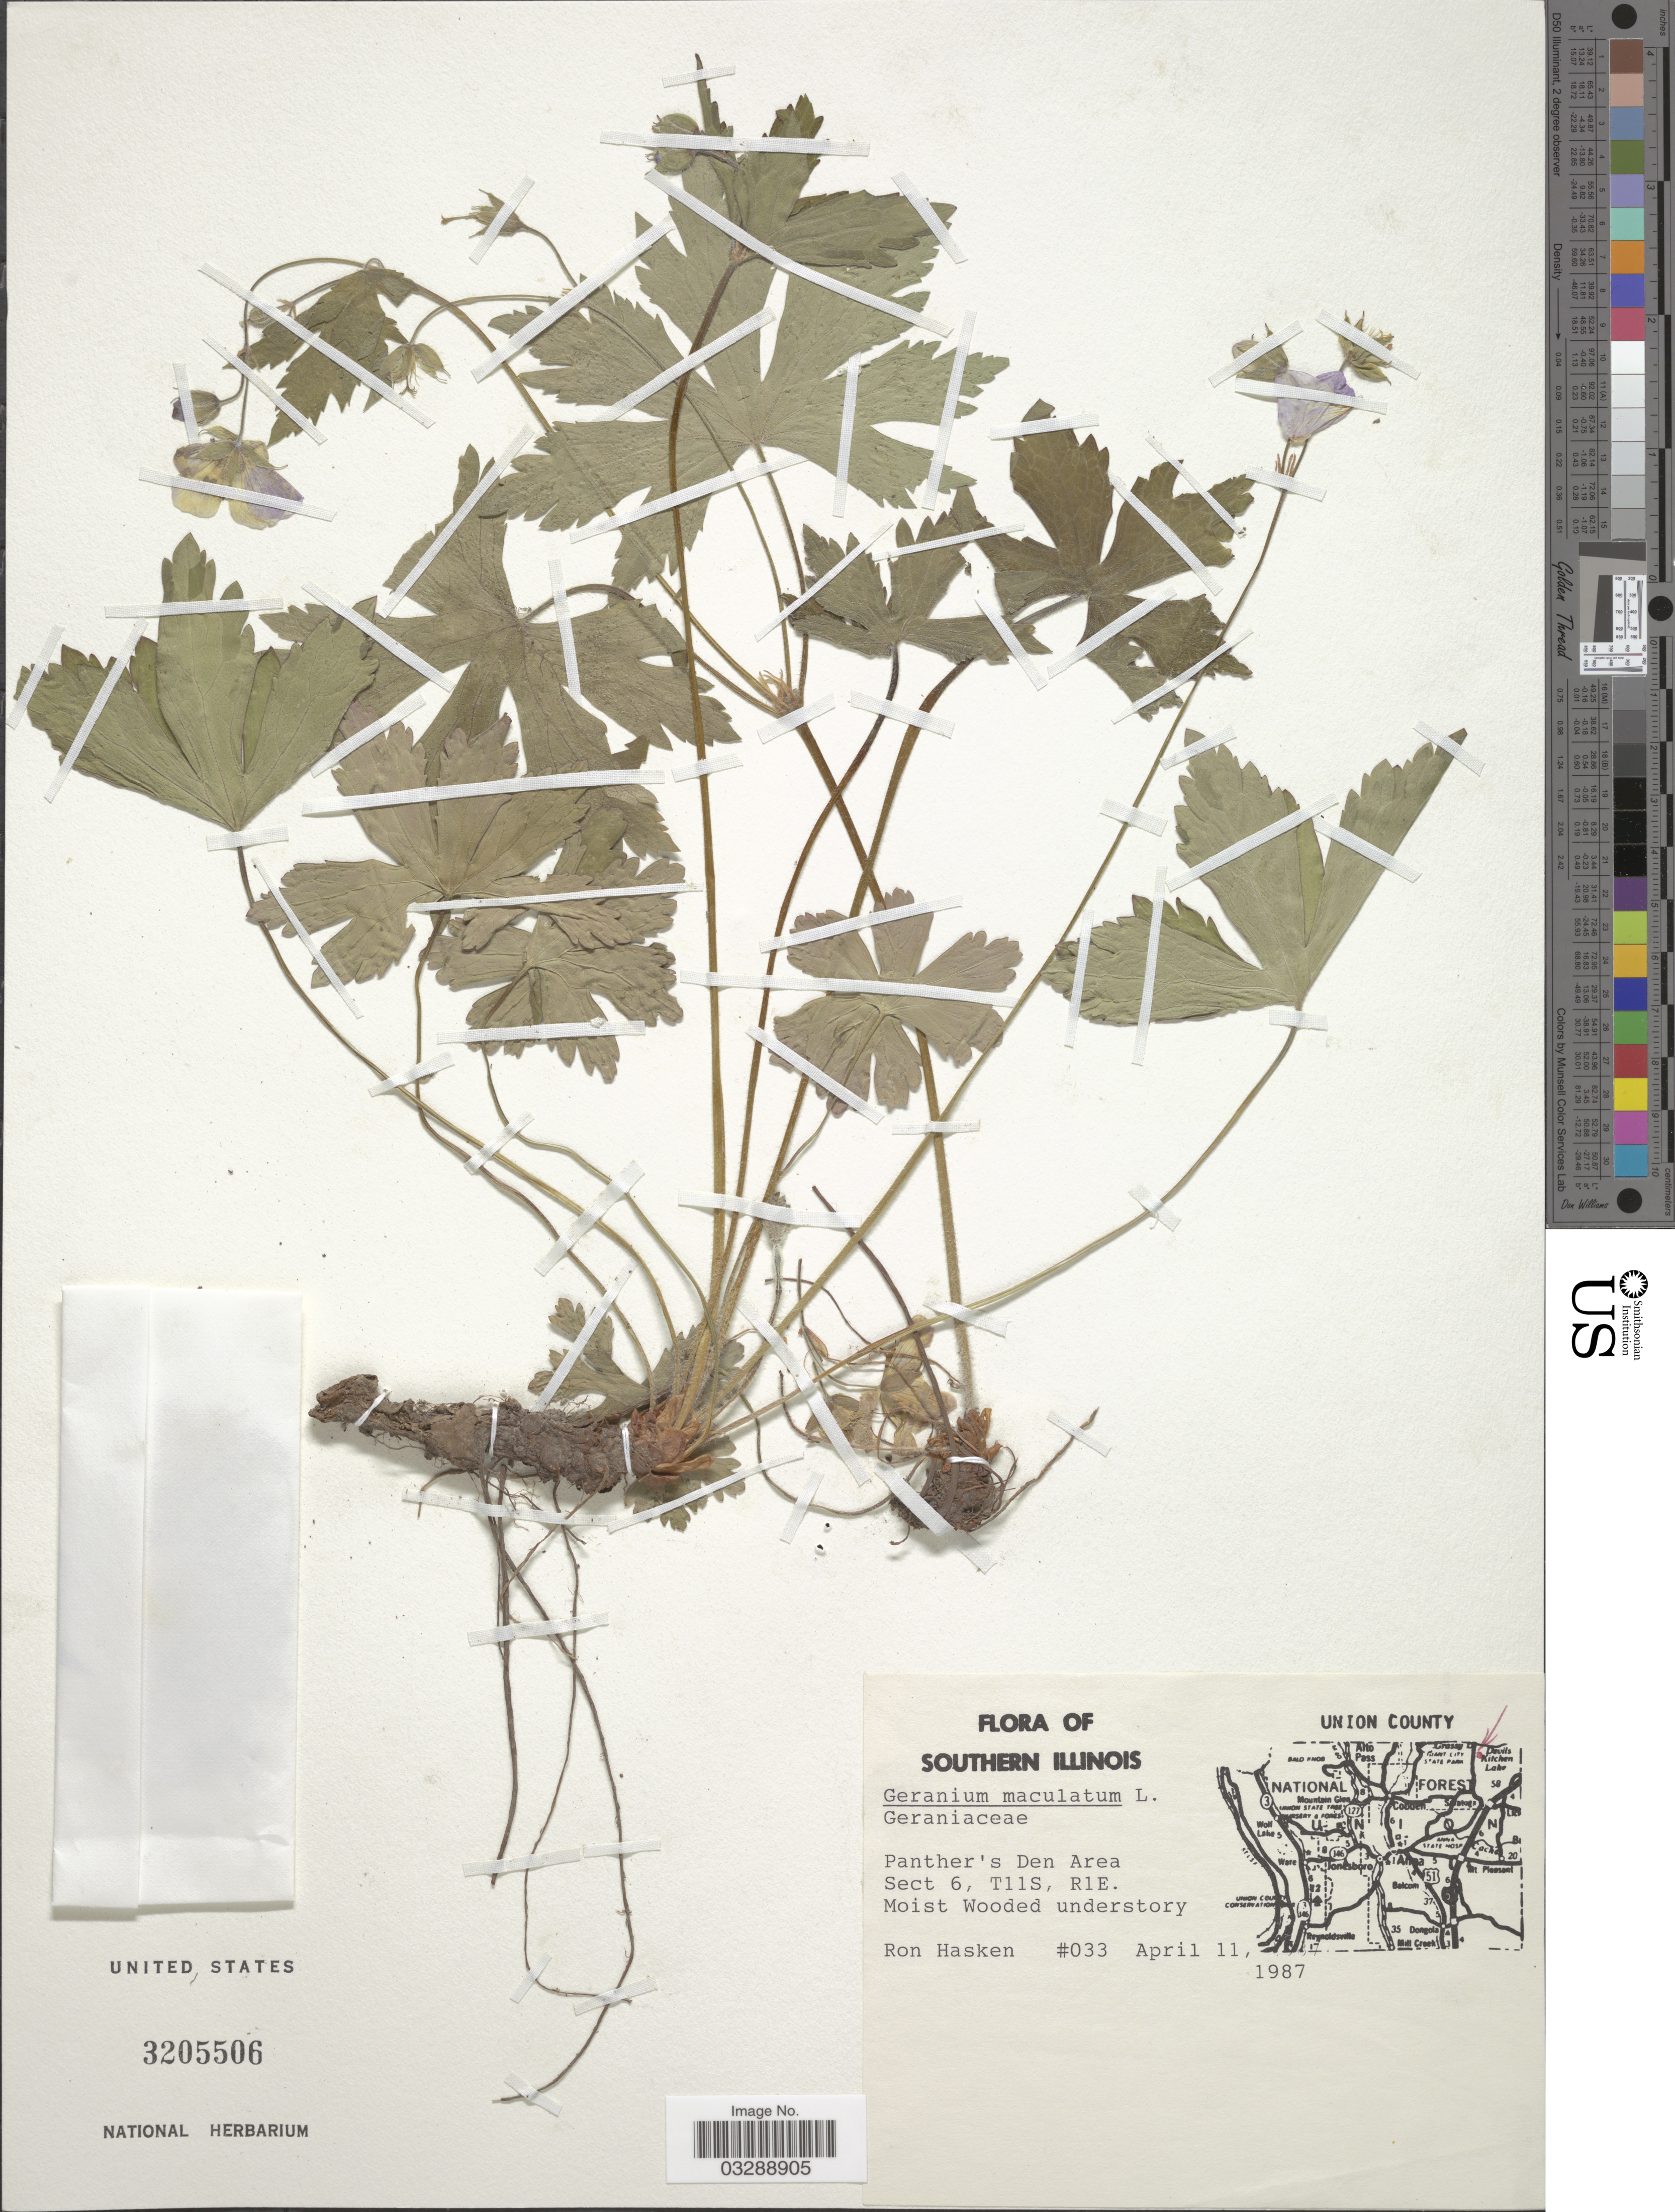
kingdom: Plantae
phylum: Tracheophyta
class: Magnoliopsida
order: Geraniales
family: Geraniaceae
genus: Geranium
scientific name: Geranium maculatum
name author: L.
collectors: R. Hasken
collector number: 033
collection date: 1987-04-11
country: United States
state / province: Illinois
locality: Southern Illinois. Panther's Den Area Sect 6, T11S, R1E.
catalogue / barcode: US 3205506